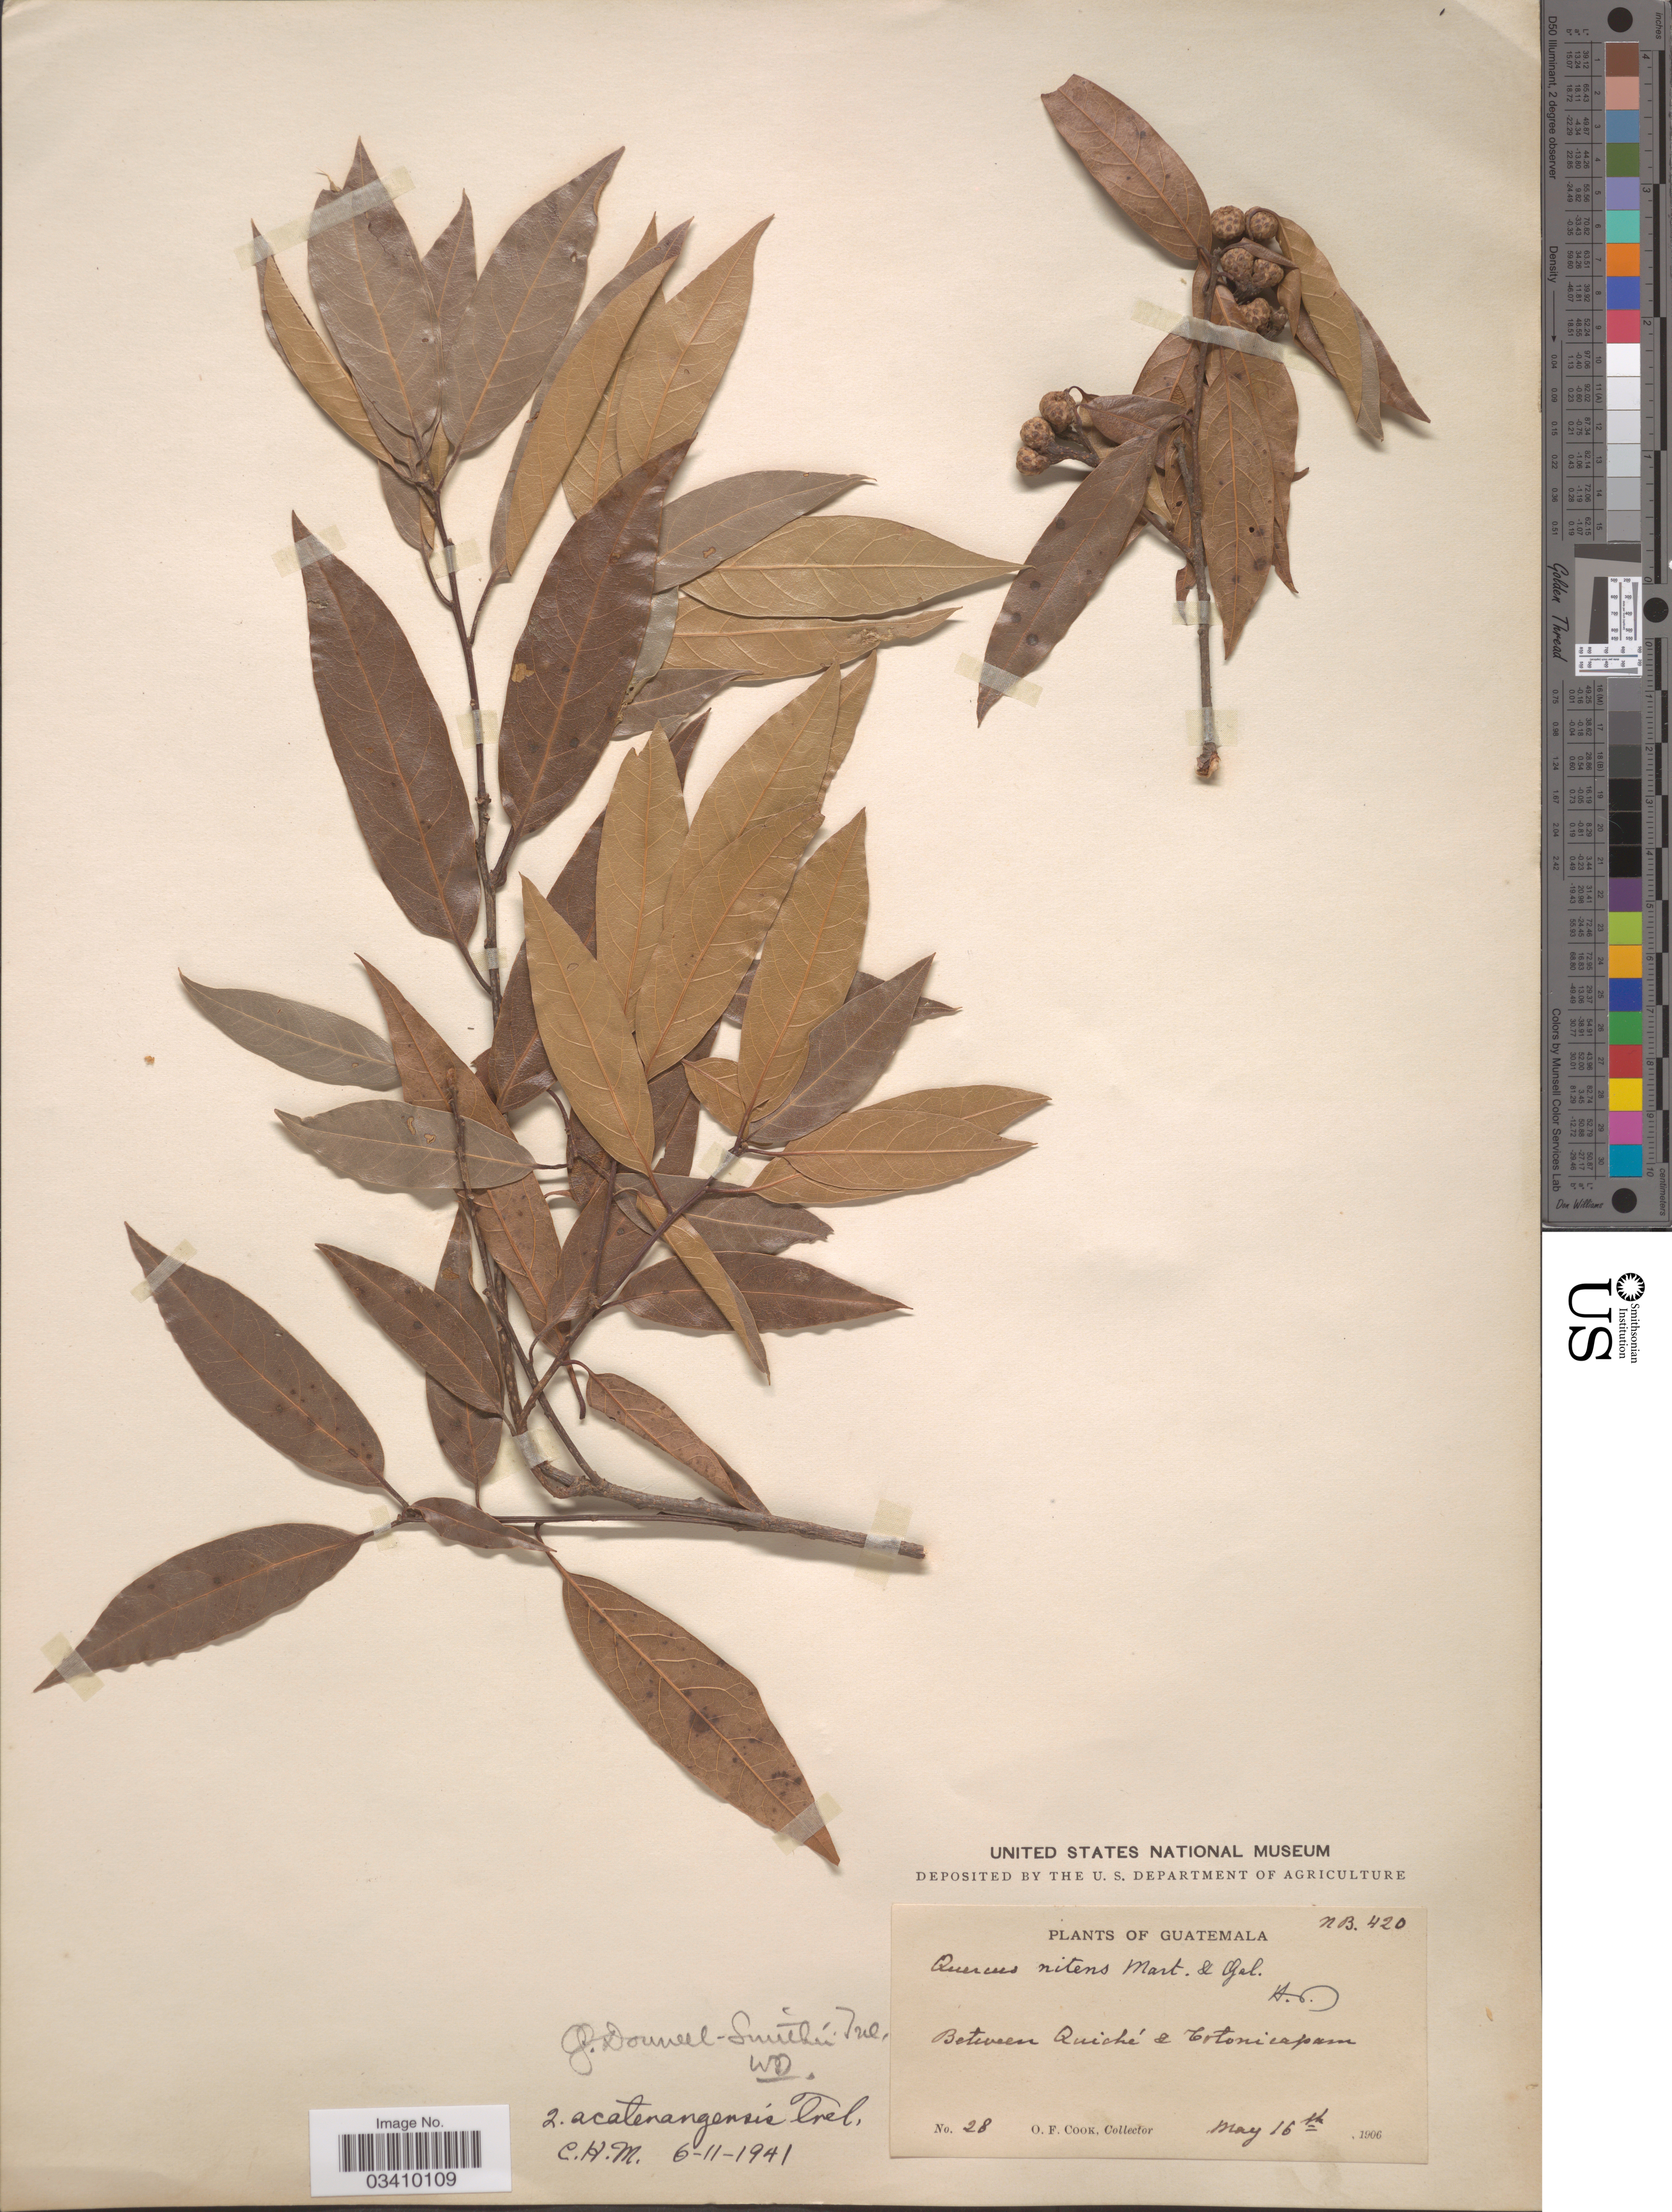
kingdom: Plantae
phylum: Tracheophyta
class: Magnoliopsida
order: Fagales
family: Fagaceae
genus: Quercus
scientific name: Quercus acatenangensis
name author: Trel.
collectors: O. F. Cook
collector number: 28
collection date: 1906-05-16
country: Guatemala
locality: Between Quiché & Cotonicapan.